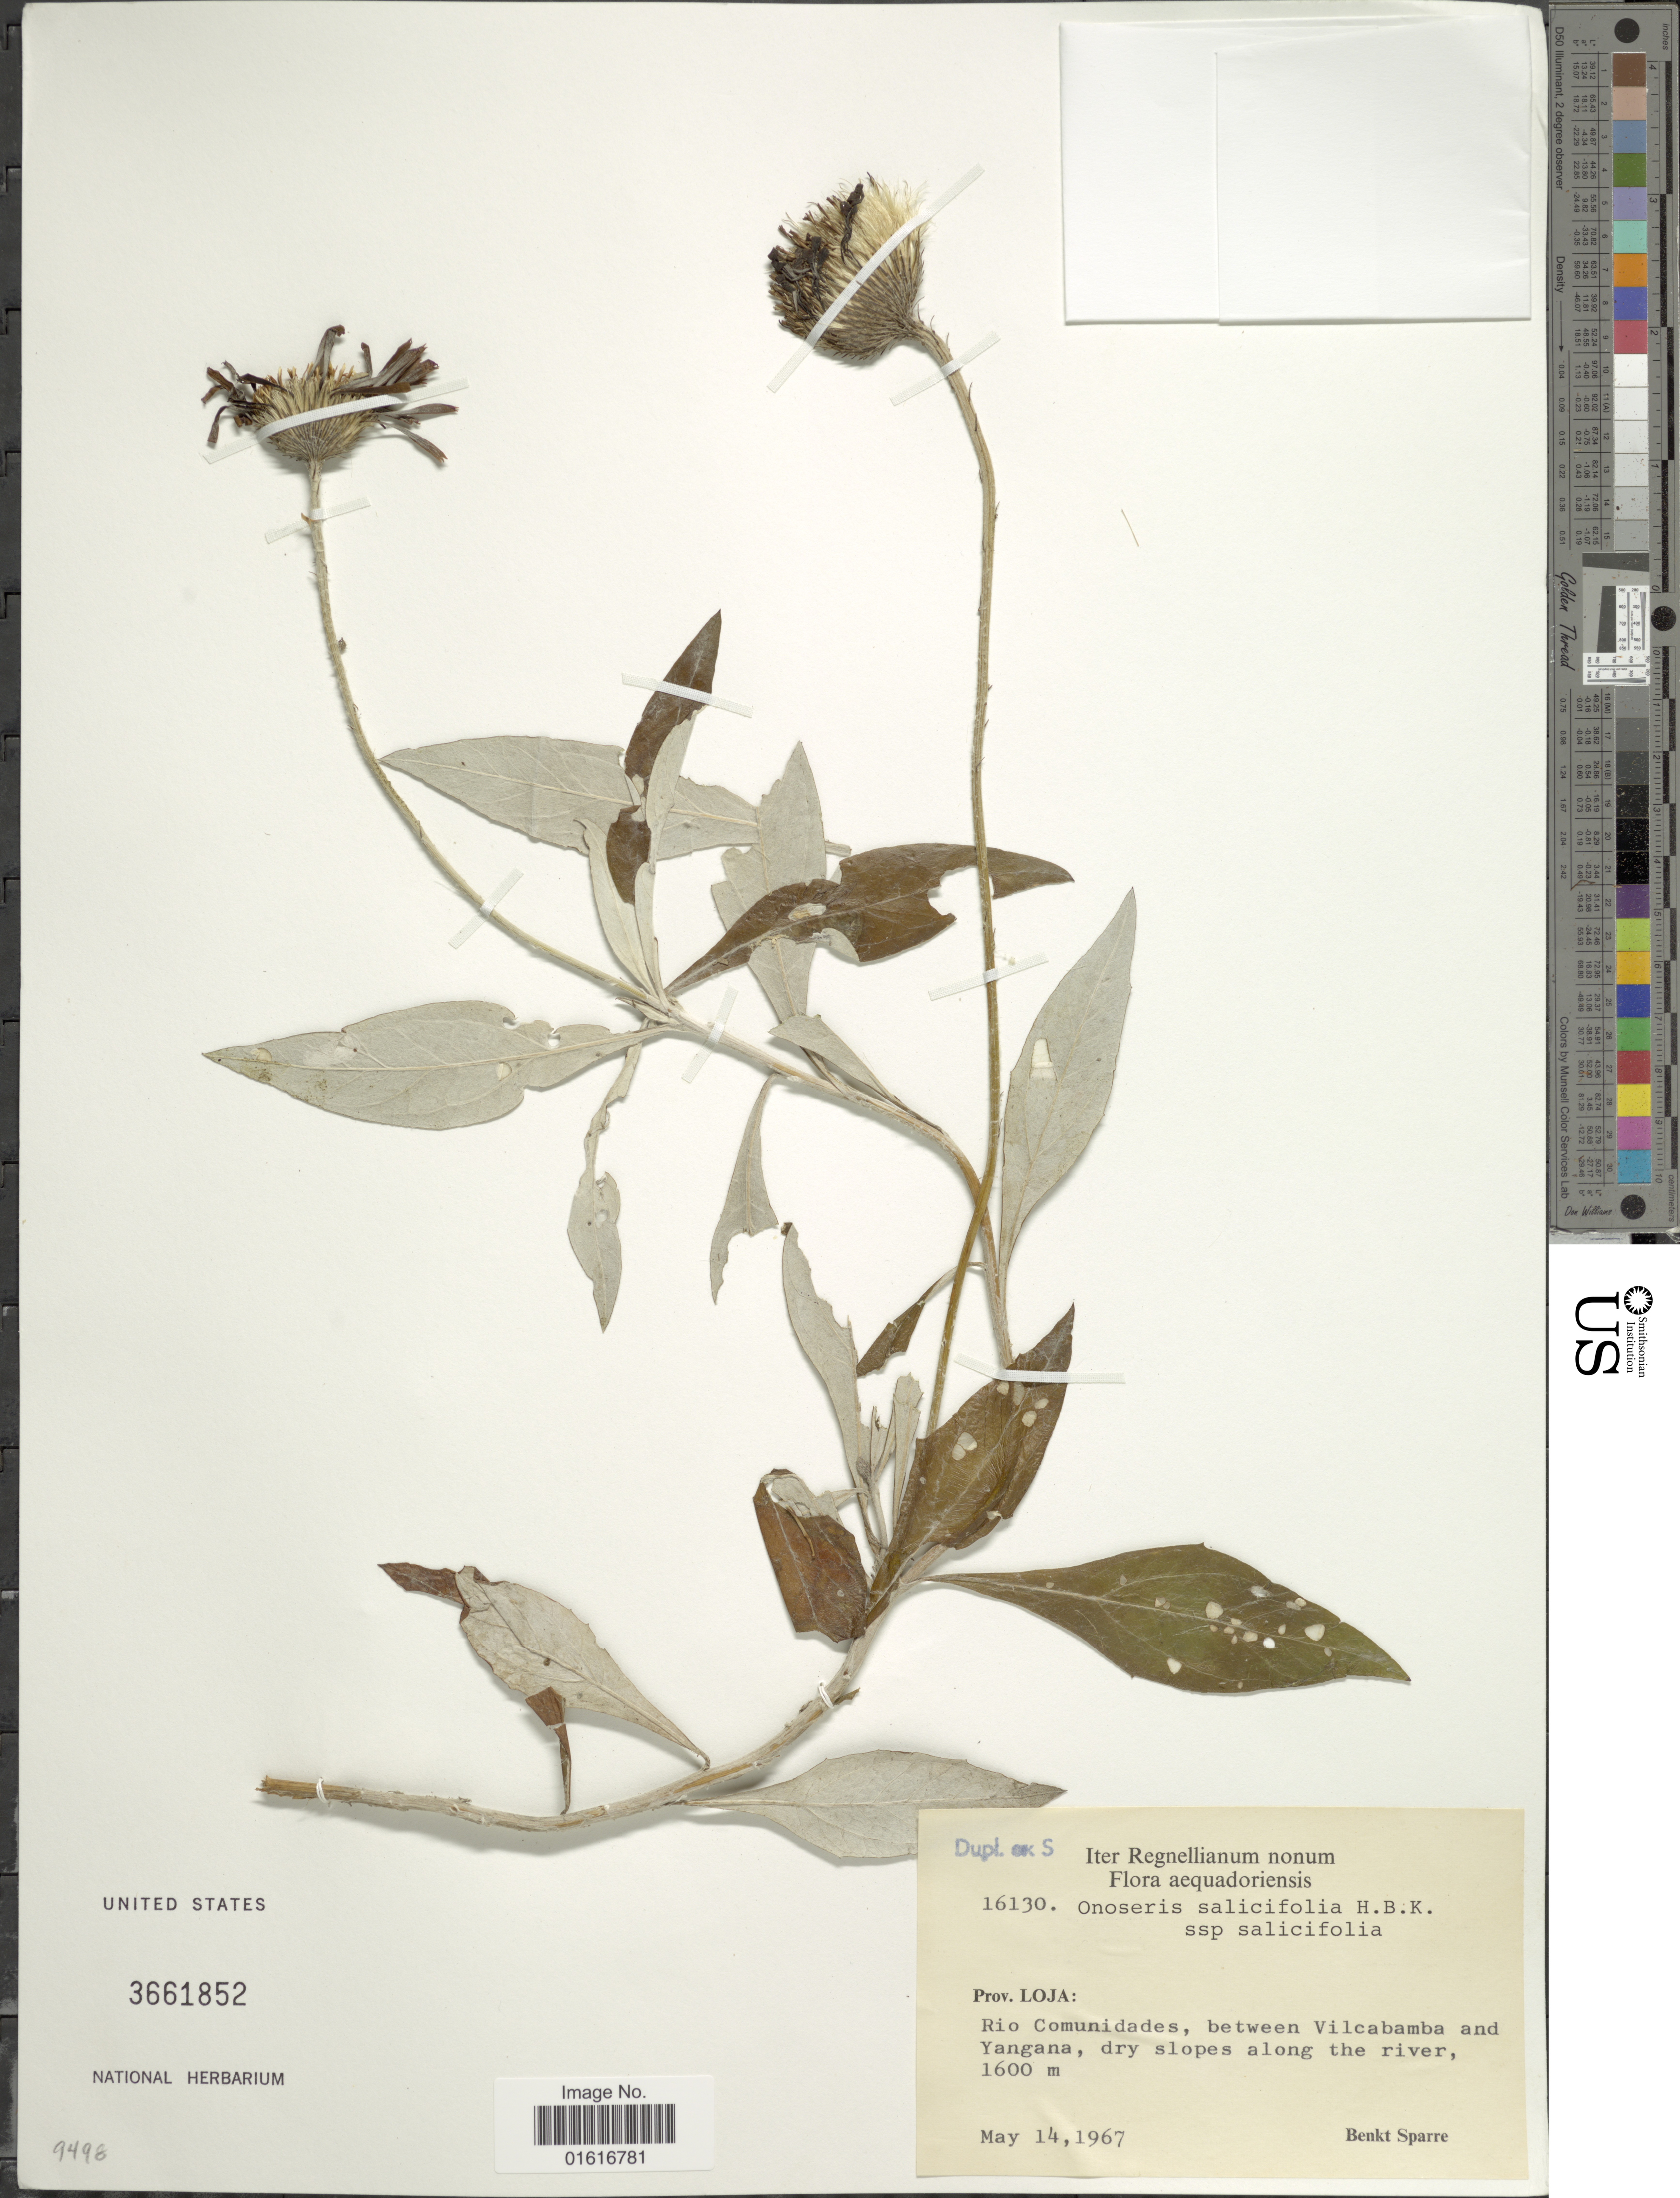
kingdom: Plantae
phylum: Tracheophyta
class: Magnoliopsida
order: Asterales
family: Asteraceae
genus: Onoseris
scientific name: Onoseris salicifolia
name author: Kunth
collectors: B. Sparre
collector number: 16130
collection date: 1967-05-14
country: Ecuador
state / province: Loja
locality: Rio Comunidades, between Vilcabamba and Yangana, dry slopes along the river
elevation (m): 1600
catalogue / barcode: US 3661852